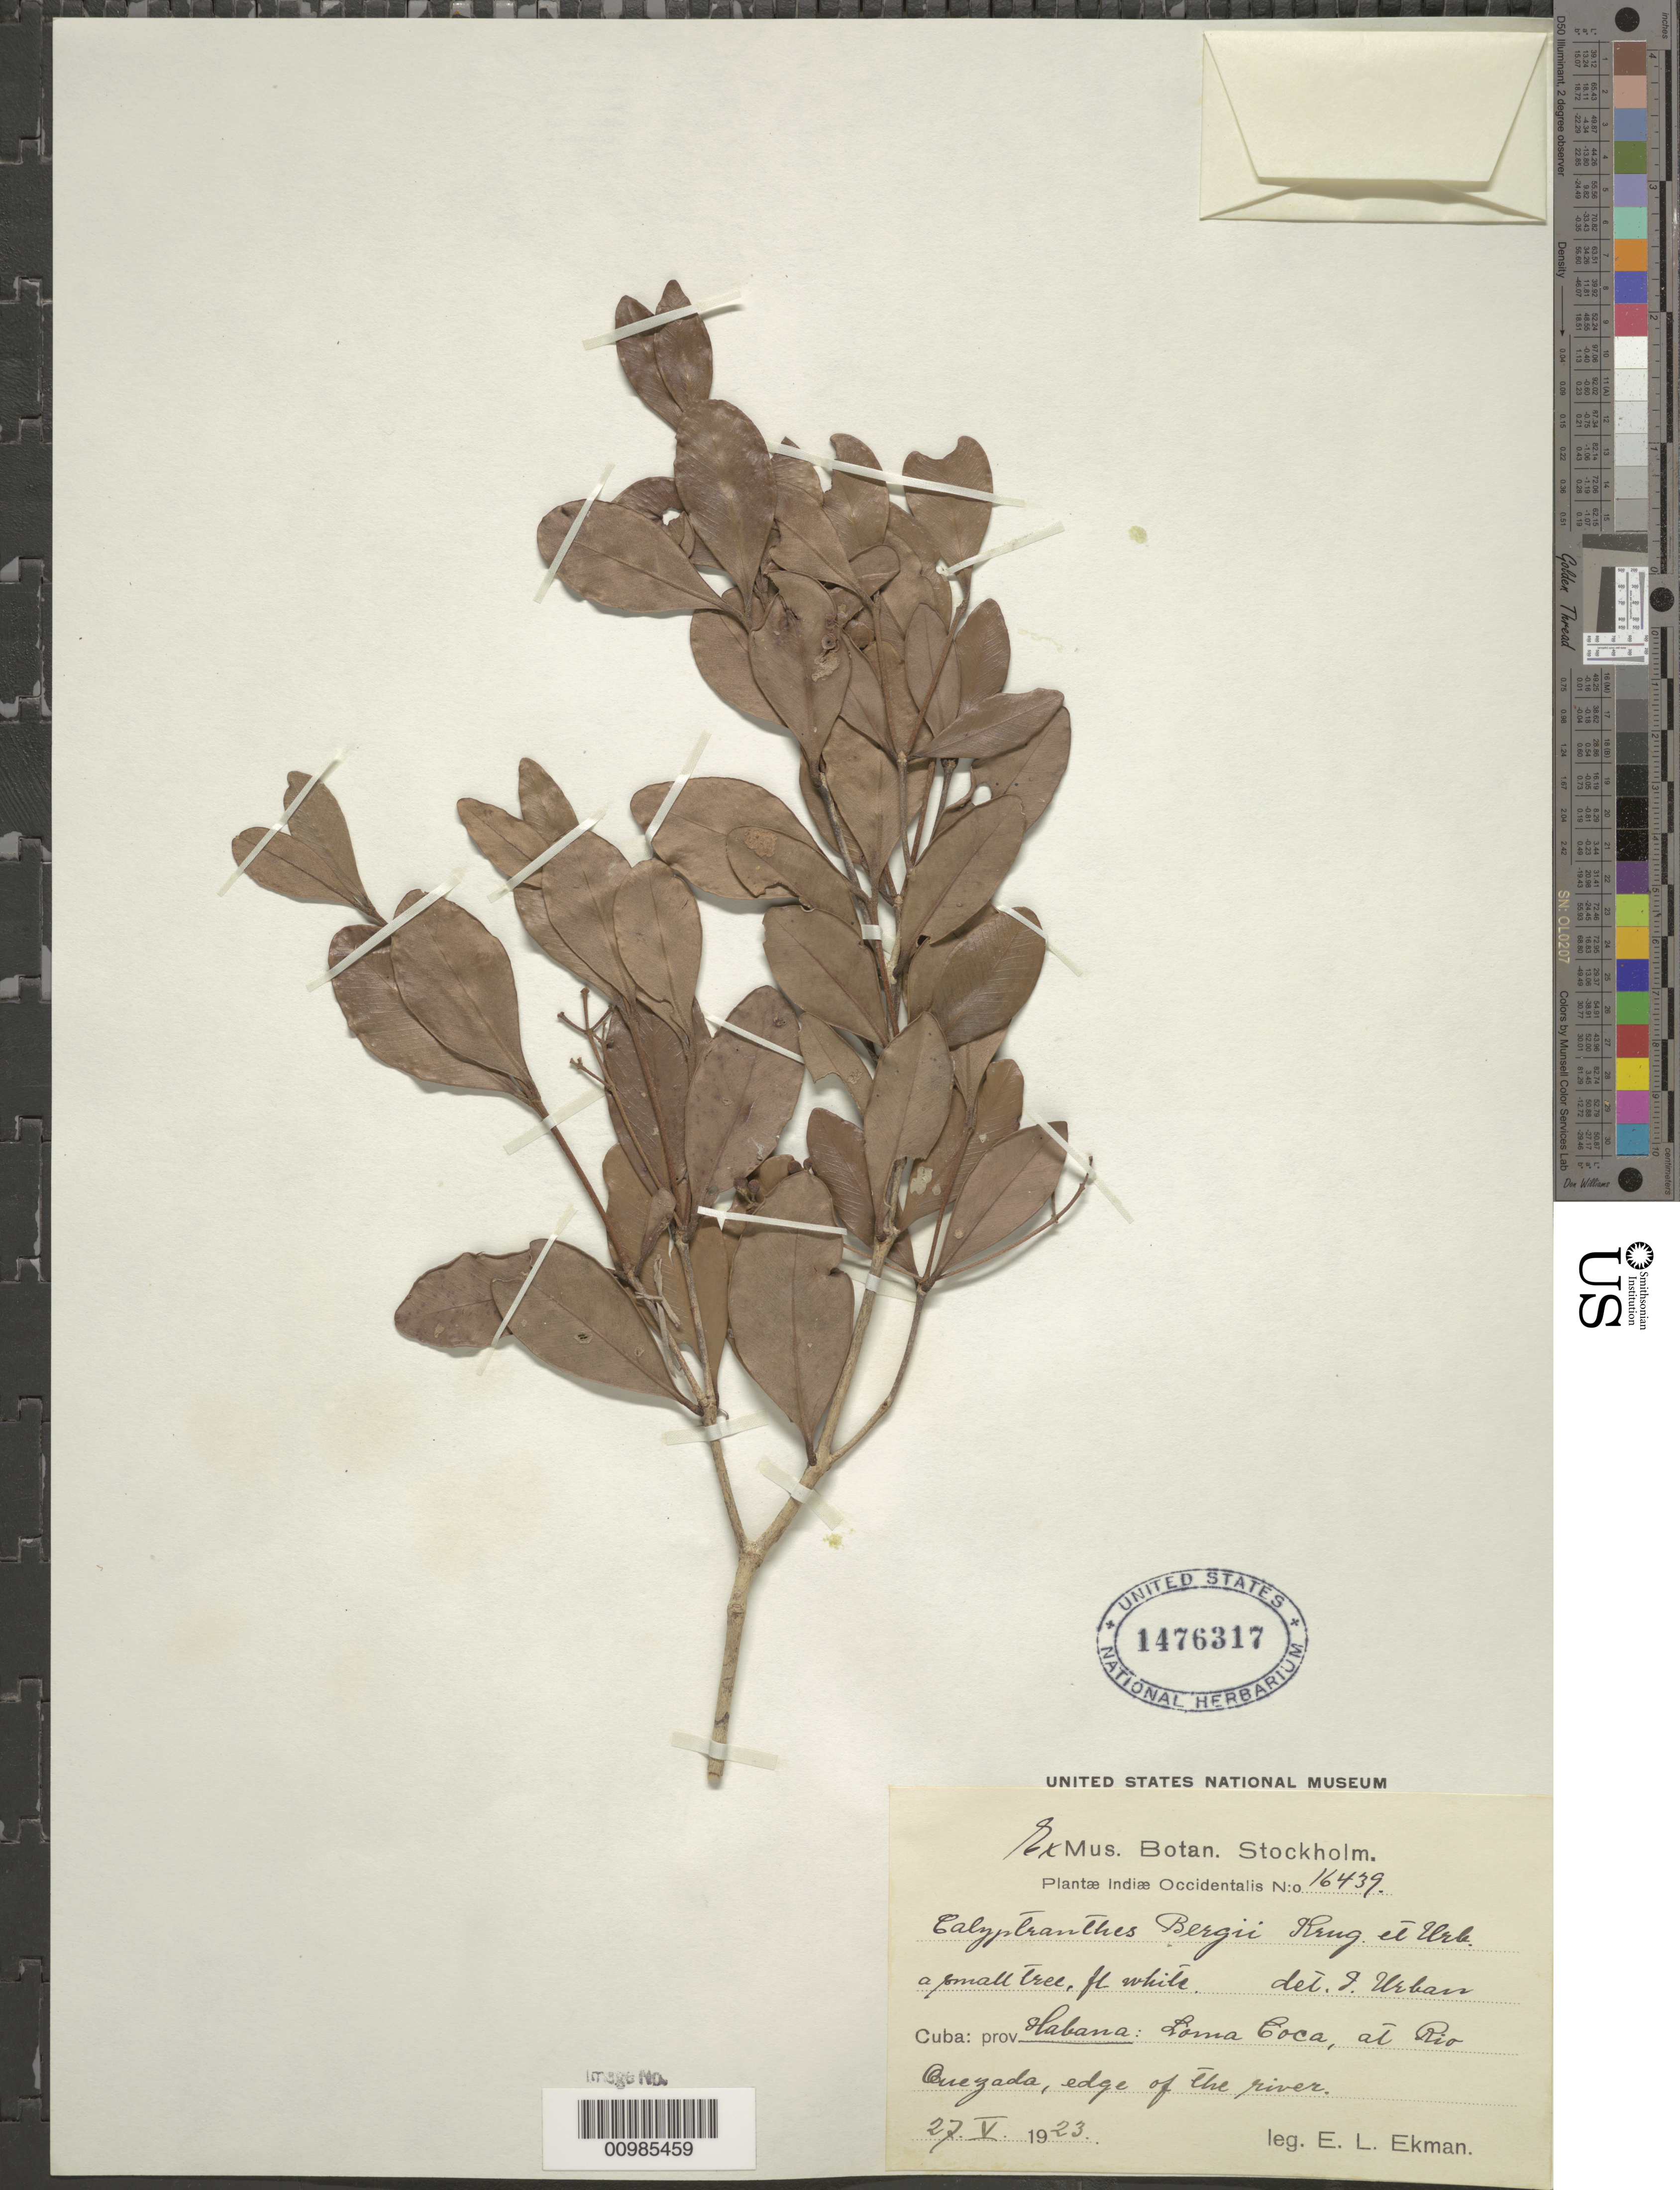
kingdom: Plantae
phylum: Tracheophyta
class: Magnoliopsida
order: Myrtales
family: Myrtaceae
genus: Myrcia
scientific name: Myrcia bergii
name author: (Krug & Urb.) Z. Acosta & K. Samra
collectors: E. L. Ekman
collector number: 16439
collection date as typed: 27 May 1923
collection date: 1923-05-27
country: Cuba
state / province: La Habana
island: Cuba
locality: Loma Coca, at Rio Quezada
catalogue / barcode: US 1476317